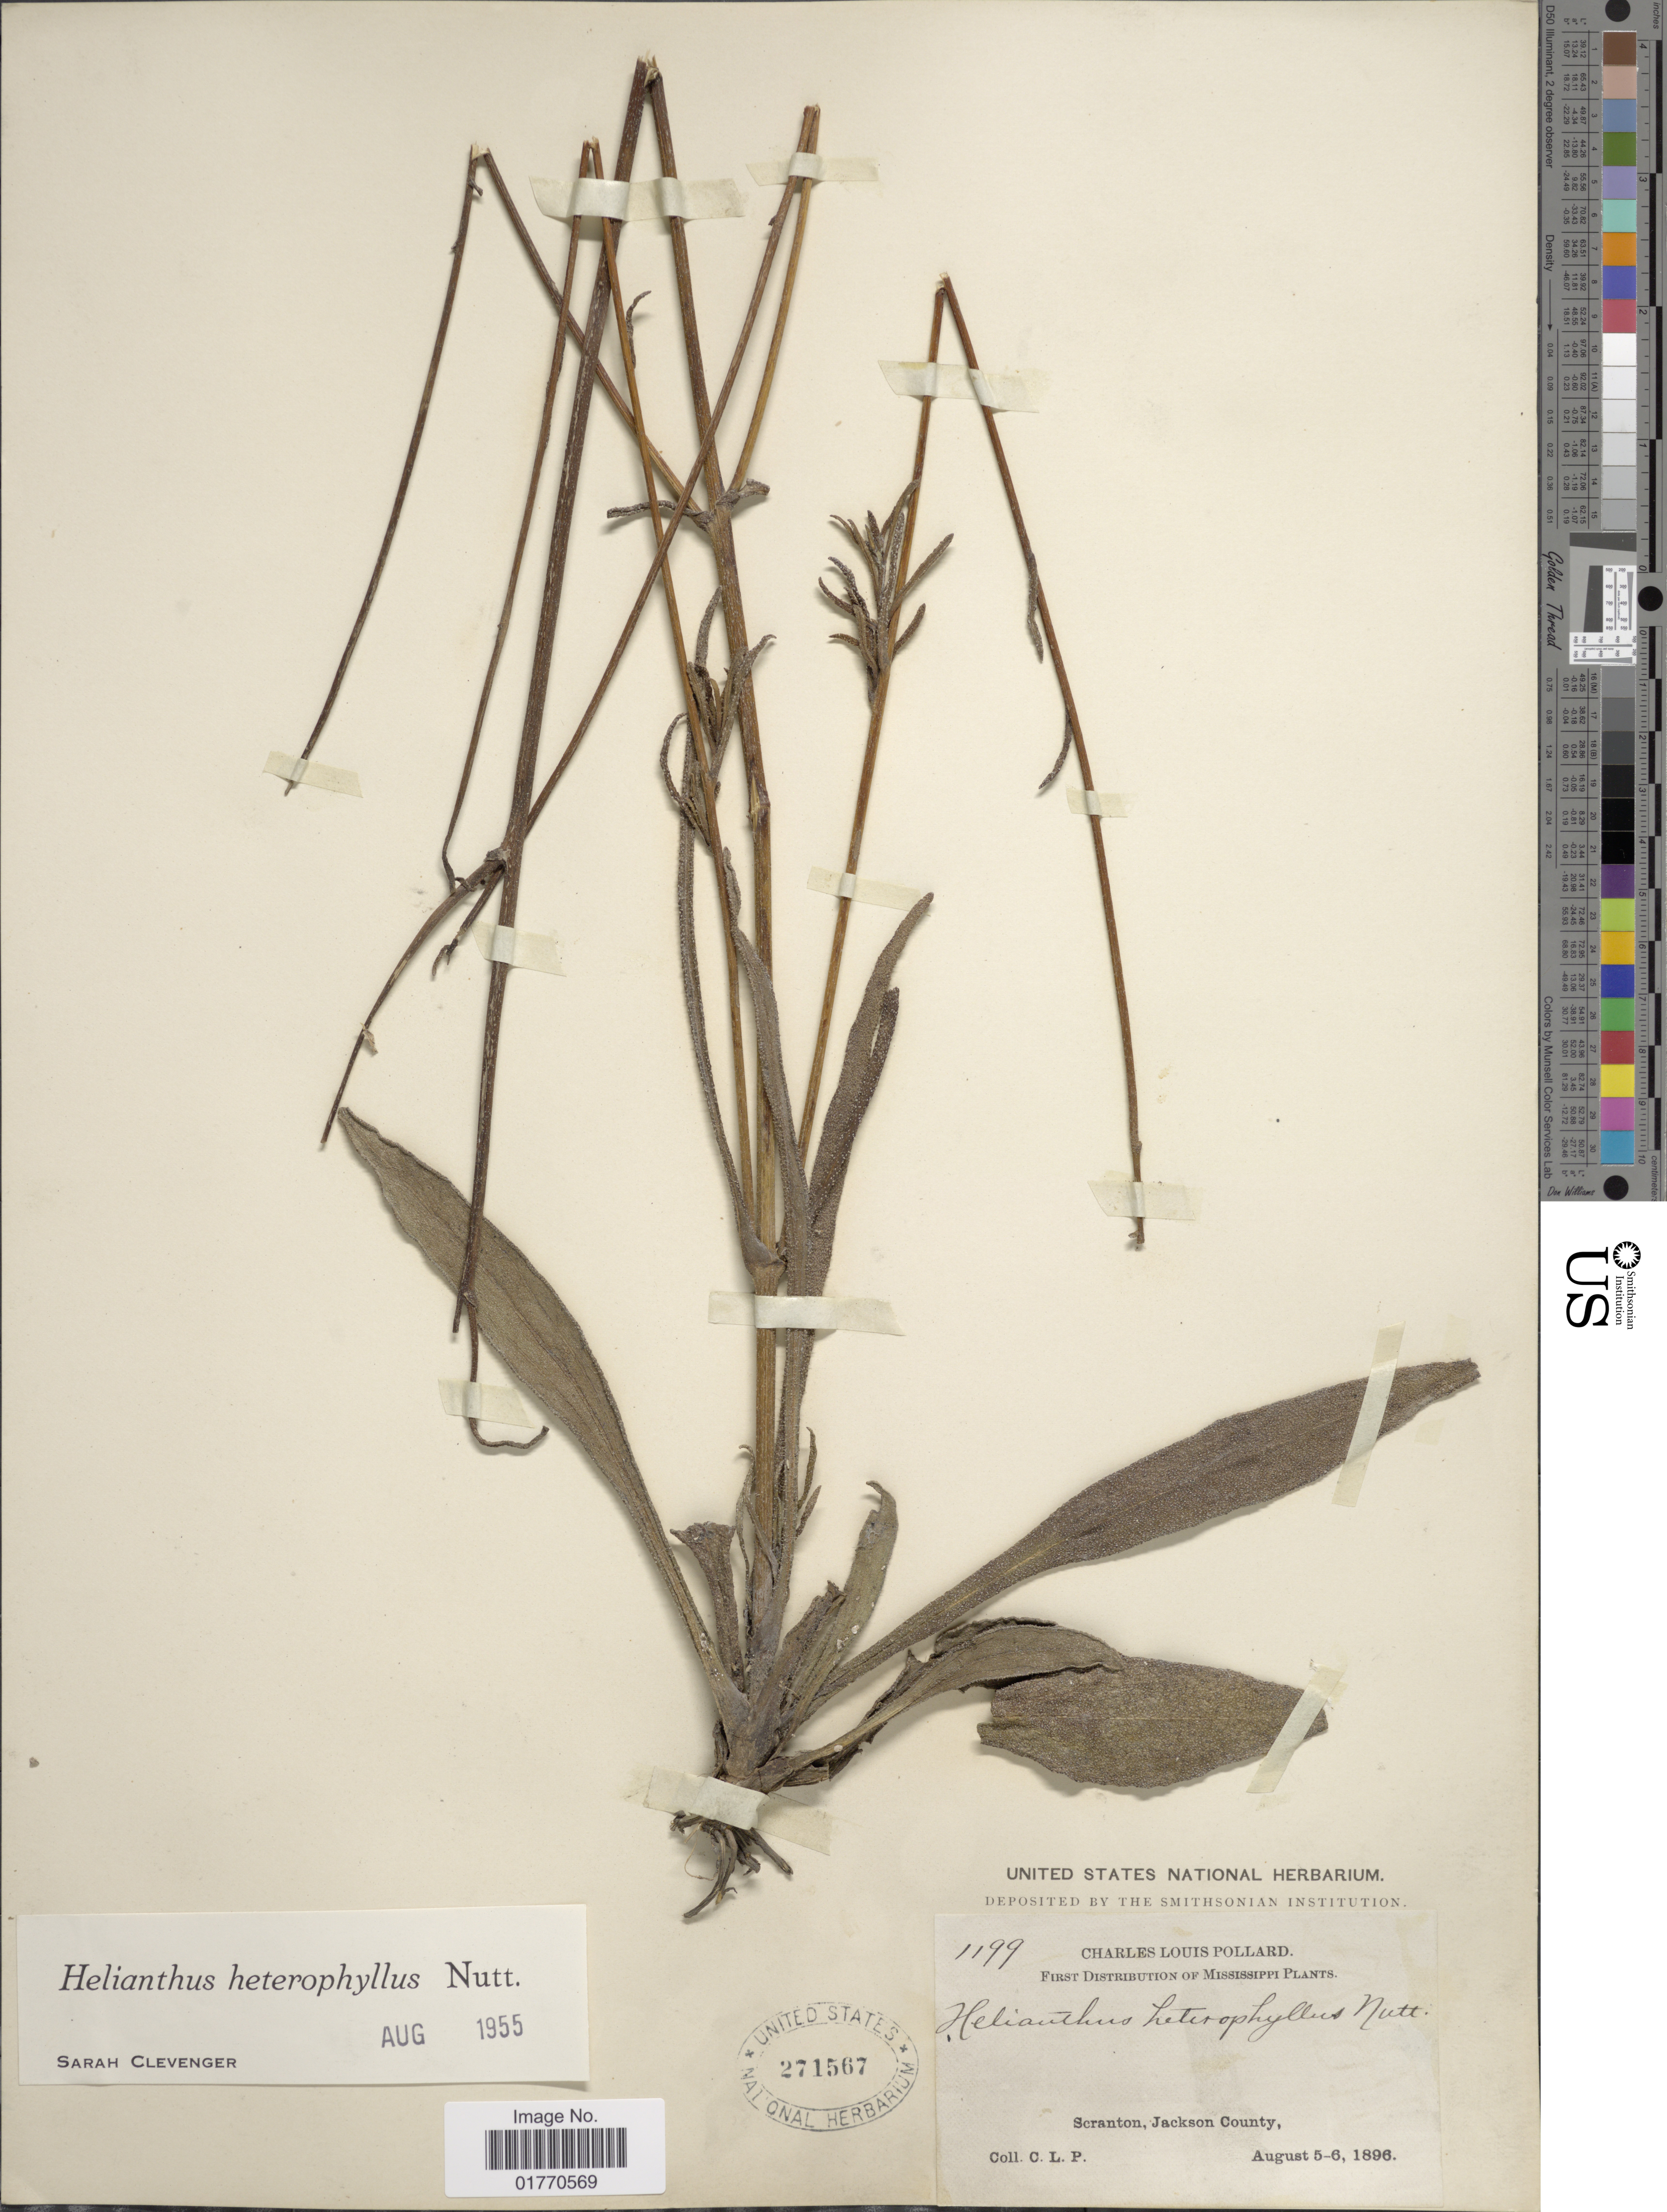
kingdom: Plantae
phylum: Tracheophyta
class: Magnoliopsida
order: Asterales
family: Asteraceae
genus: Helianthus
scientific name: Helianthus heterophyllus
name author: Nutt.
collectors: C. L. Pollard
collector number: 1199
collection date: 1896-08-05/1896-08-06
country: United States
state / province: Mississippi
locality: Scranton, Jackson County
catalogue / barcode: US 271567